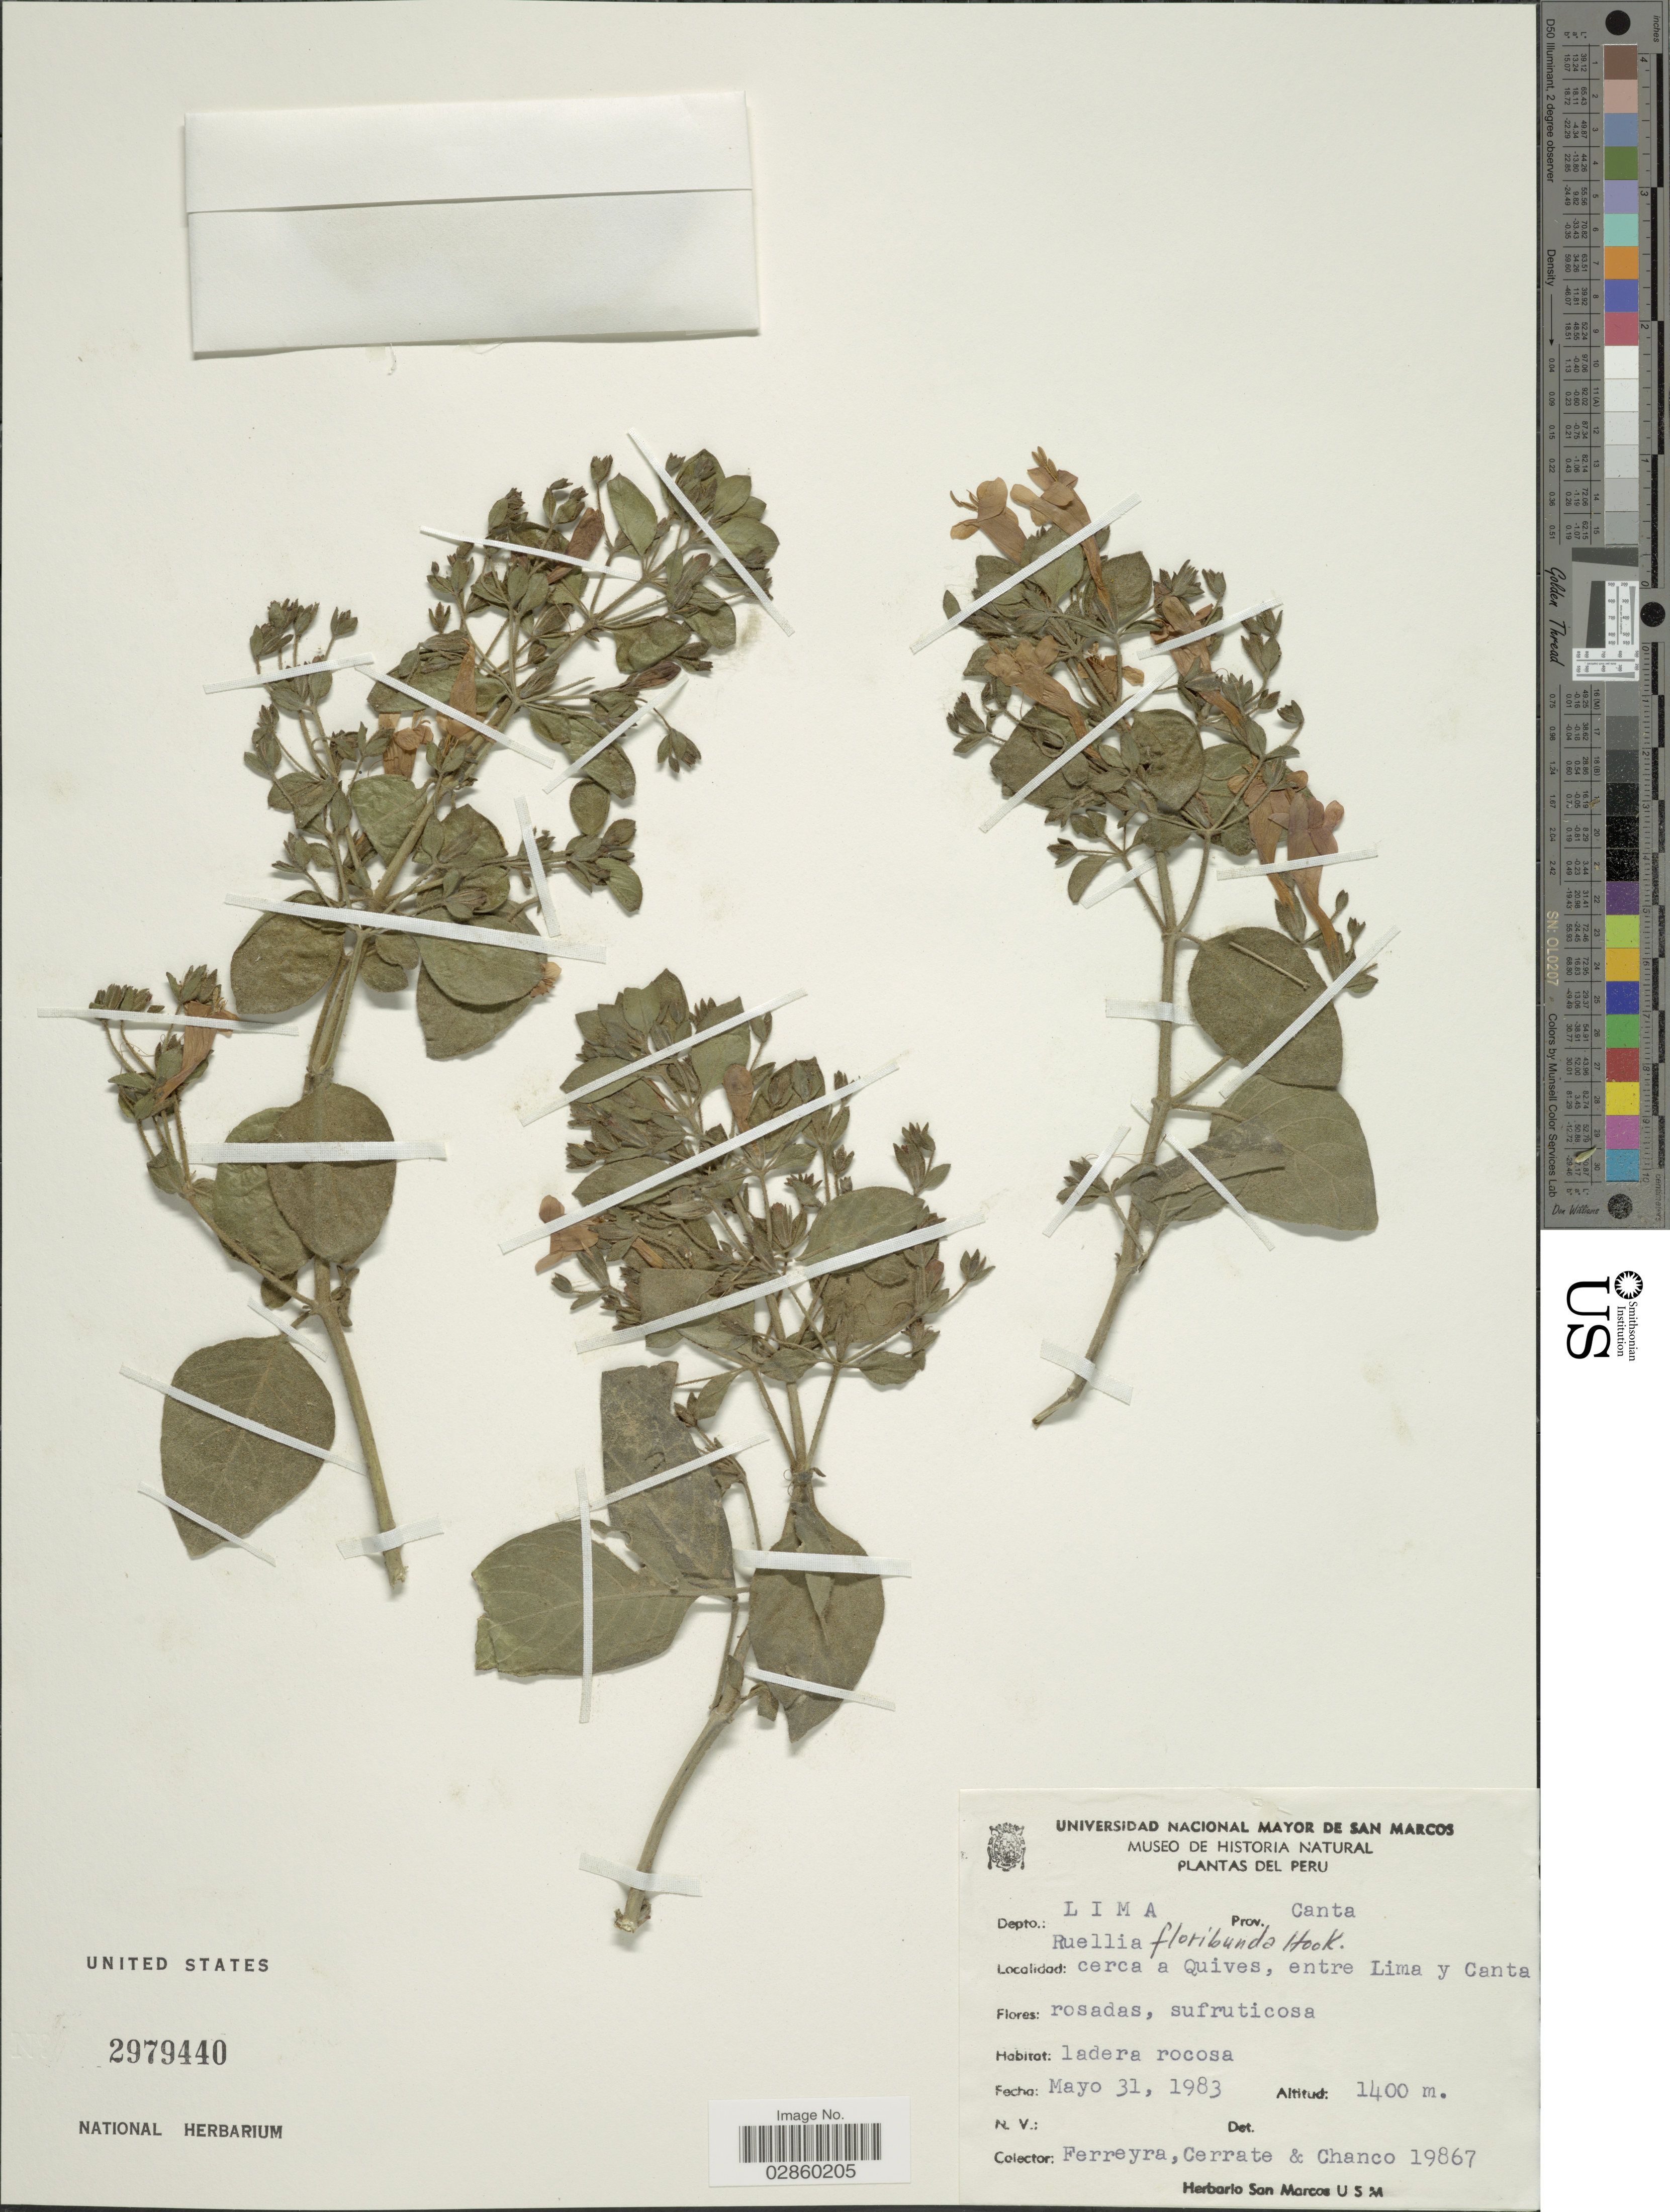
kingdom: Plantae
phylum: Tracheophyta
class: Magnoliopsida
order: Lamiales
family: Acanthaceae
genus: Ruellia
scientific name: Ruellia floribunda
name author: Hook.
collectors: Ferreyra, -. Cerrate & -. Chanco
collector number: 19867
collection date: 1983-05-31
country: Peru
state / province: Lima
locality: Depto. Lima, Prov. Canta, cerca a Quives, entre Lima y Canta.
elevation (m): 1400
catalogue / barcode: US 2979440